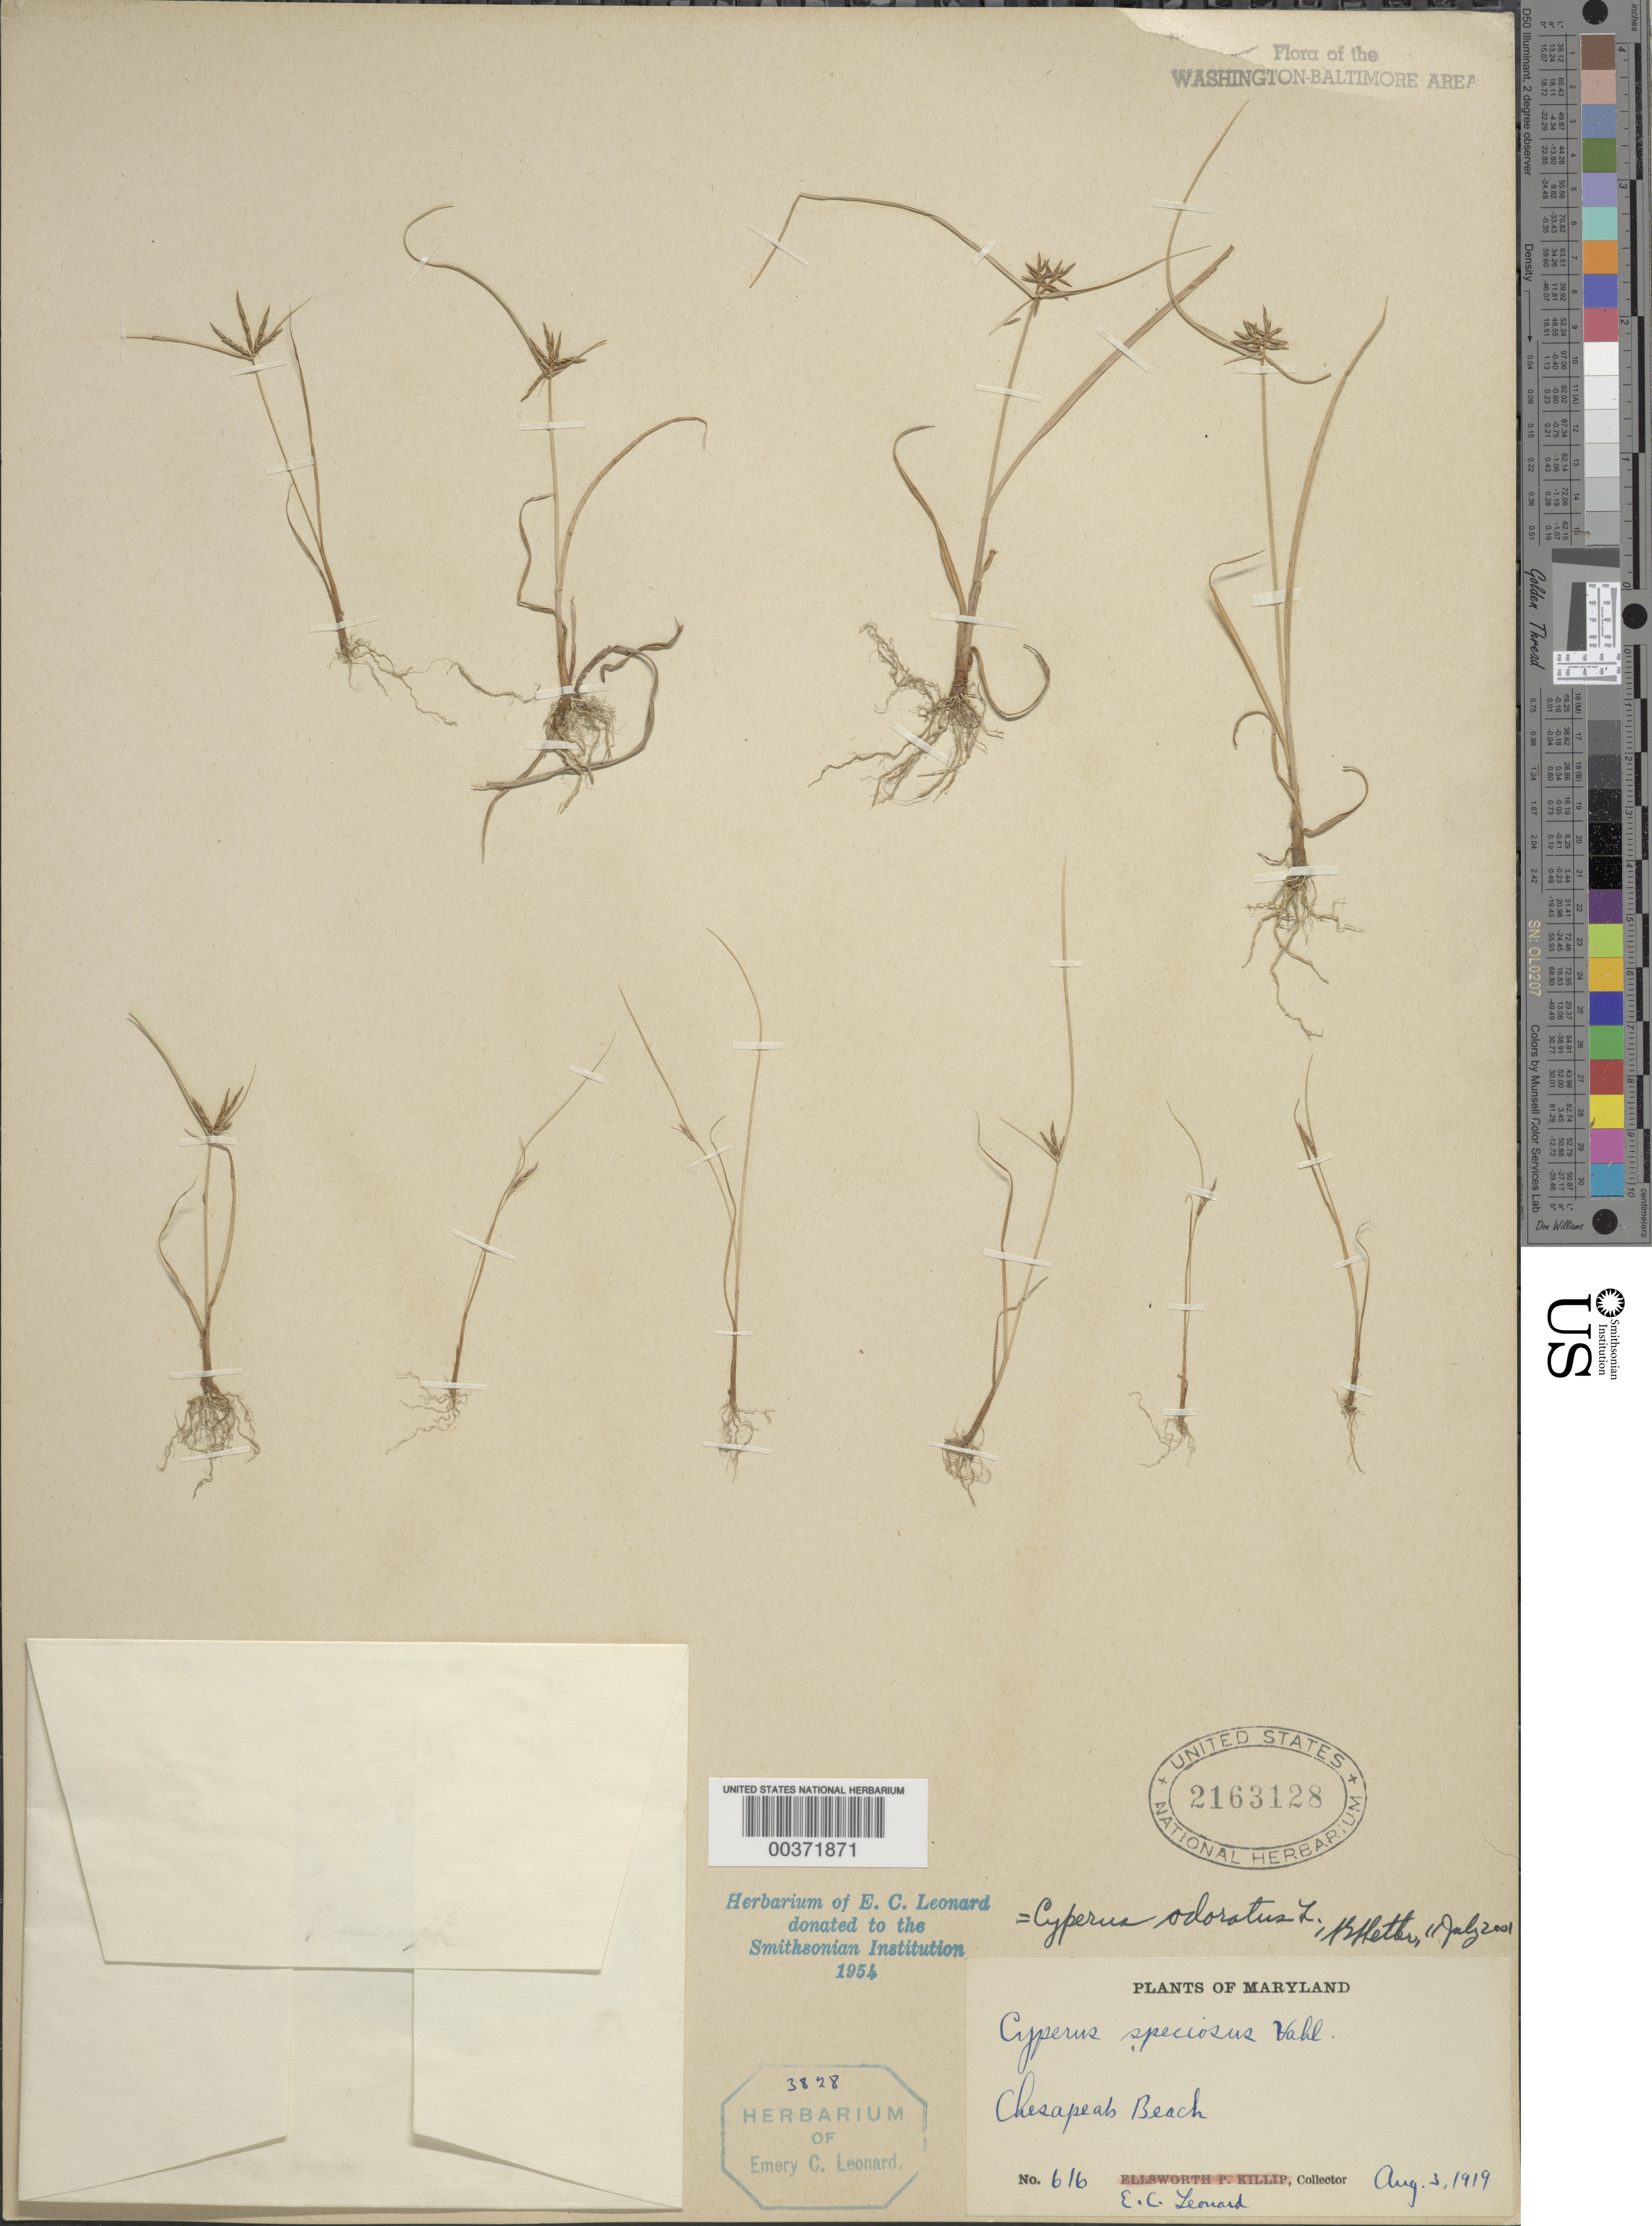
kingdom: Plantae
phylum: Tracheophyta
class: Liliopsida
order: Poales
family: Cyperaceae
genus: Cyperus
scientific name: Cyperus odoratus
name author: L.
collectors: E. C. Leonard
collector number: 616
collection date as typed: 03 Aug 1919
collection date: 1919-08-03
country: United States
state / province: Maryland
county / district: Calvert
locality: Chesapeake Beach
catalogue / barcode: US 2163128